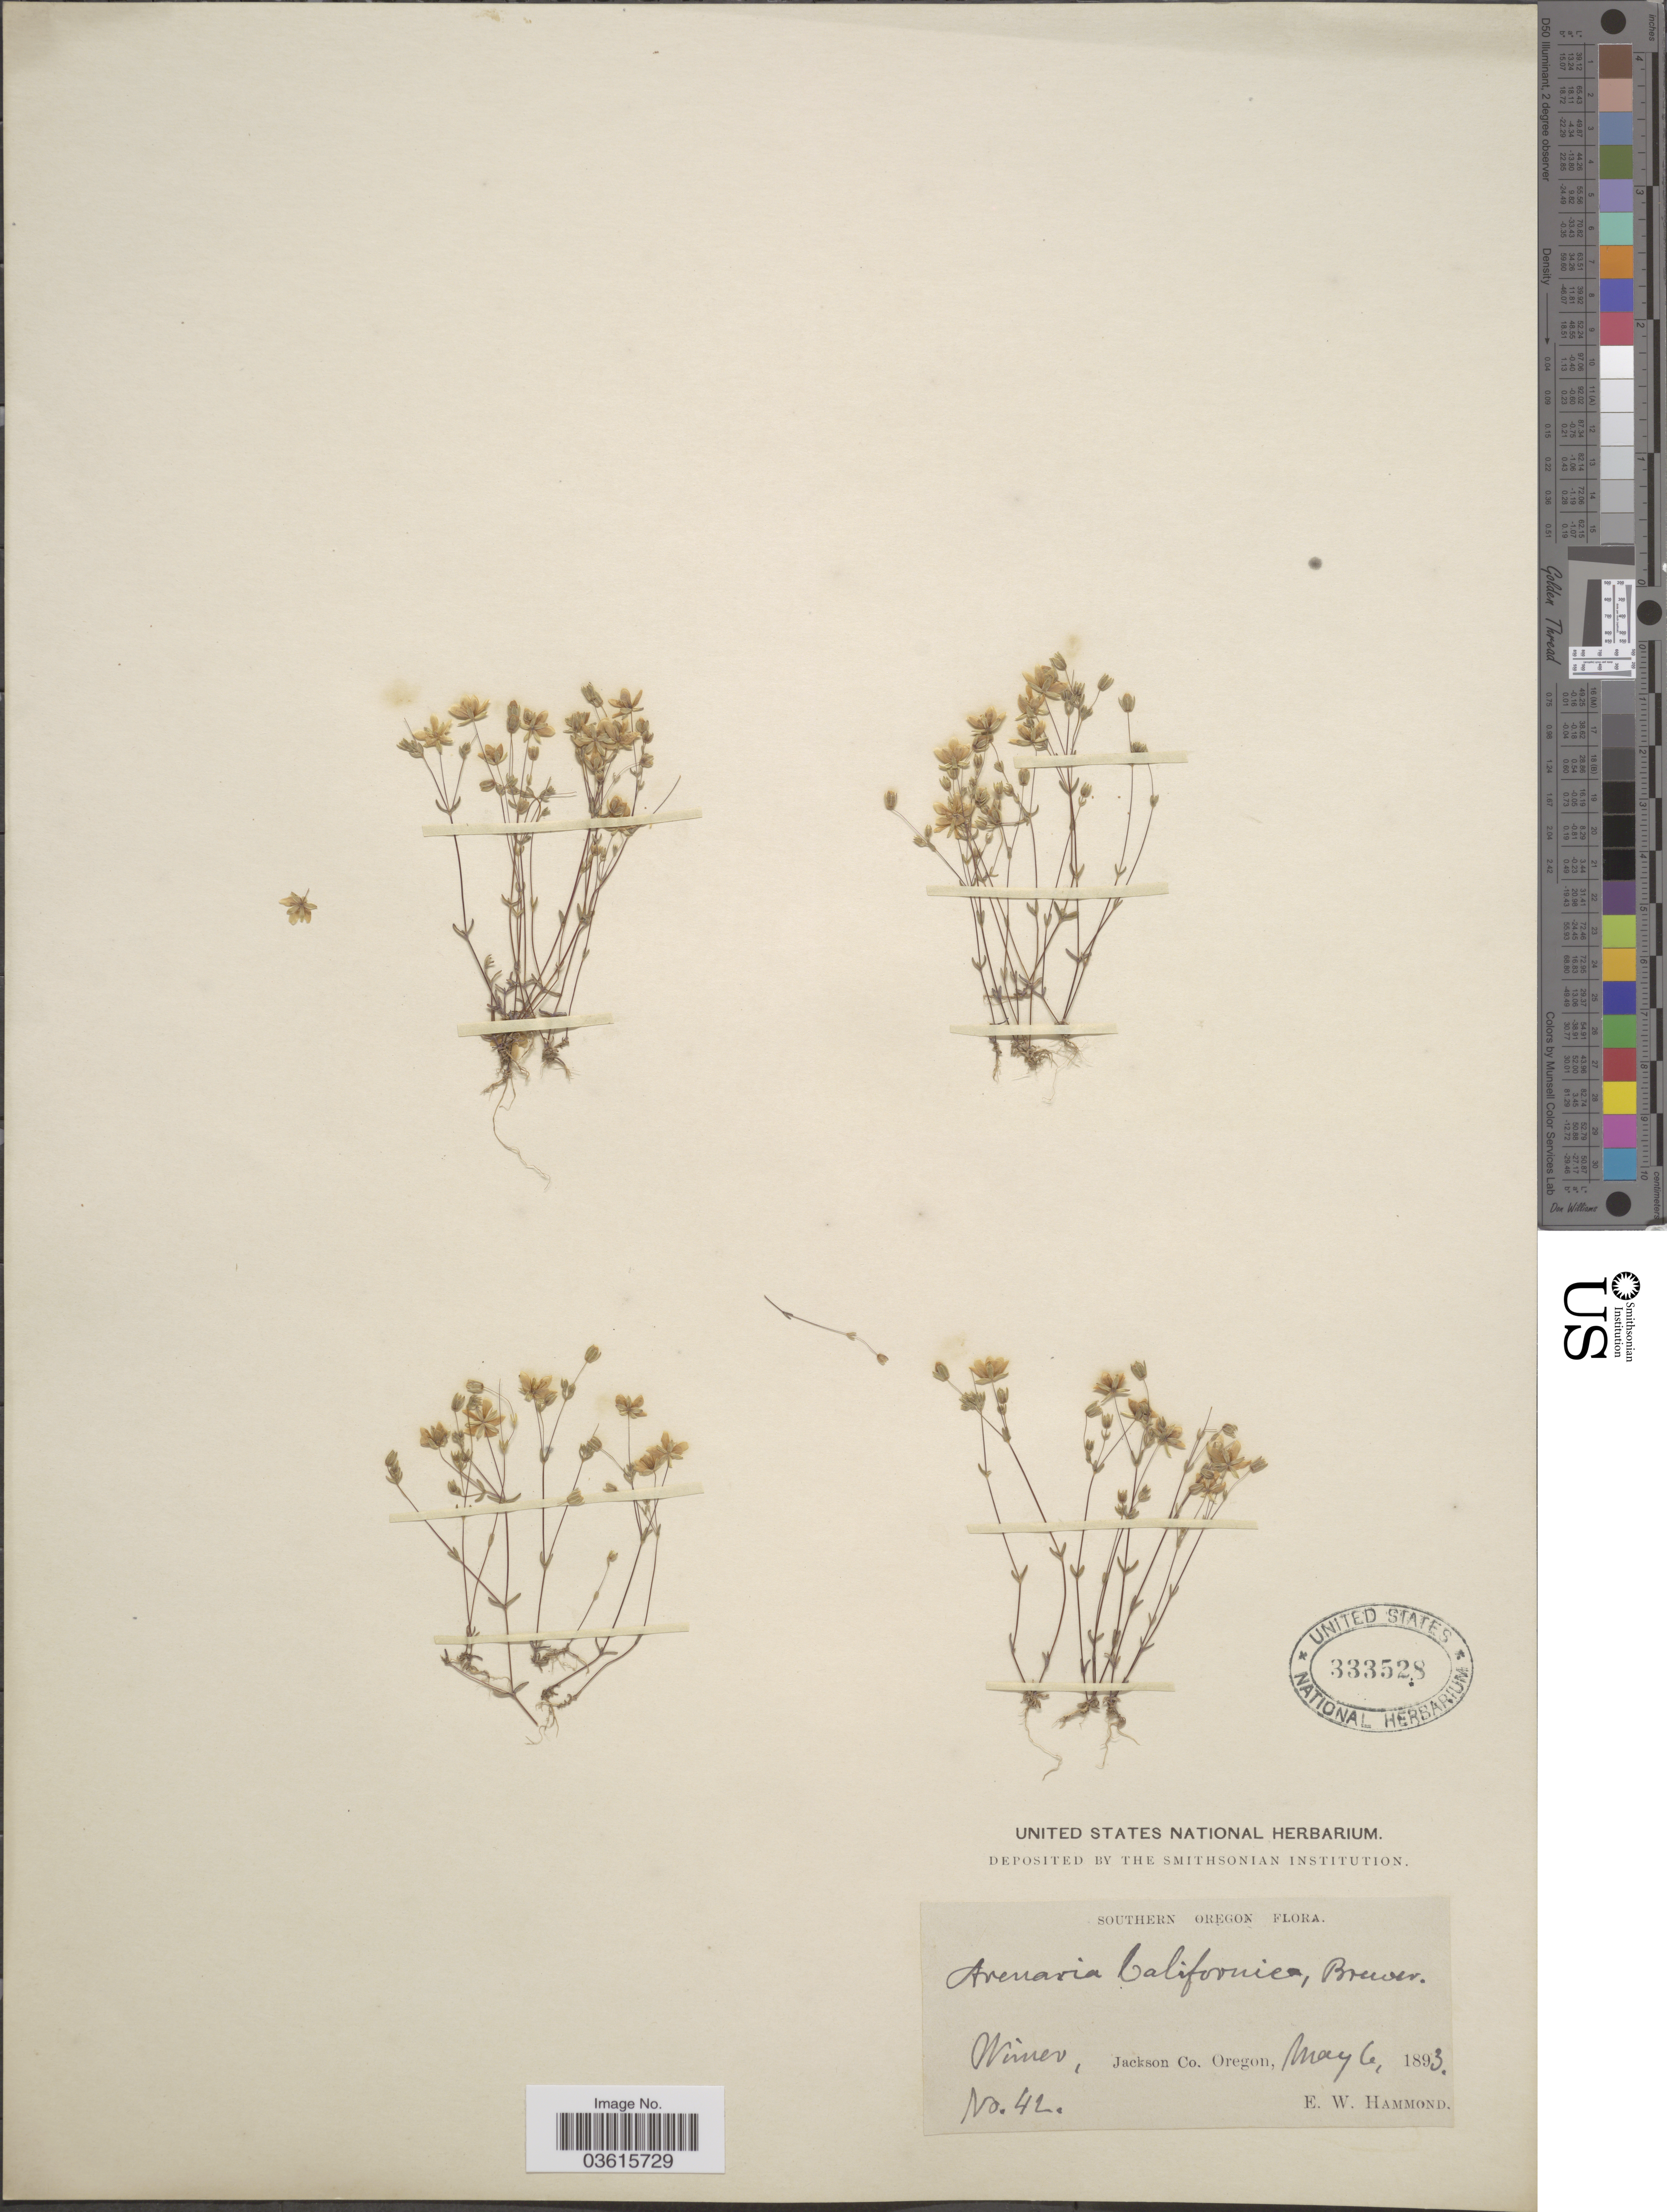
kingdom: Plantae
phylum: Tracheophyta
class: Magnoliopsida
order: Caryophyllales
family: Caryophyllaceae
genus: Minuartia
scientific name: Minuartia californica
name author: (A. Gray) Mattf.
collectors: E. Hammond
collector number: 42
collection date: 1893-05-06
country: United States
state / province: Oregon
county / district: Jackson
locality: Southern Oregon. Wimer, Jackson Co.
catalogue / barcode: US 333528